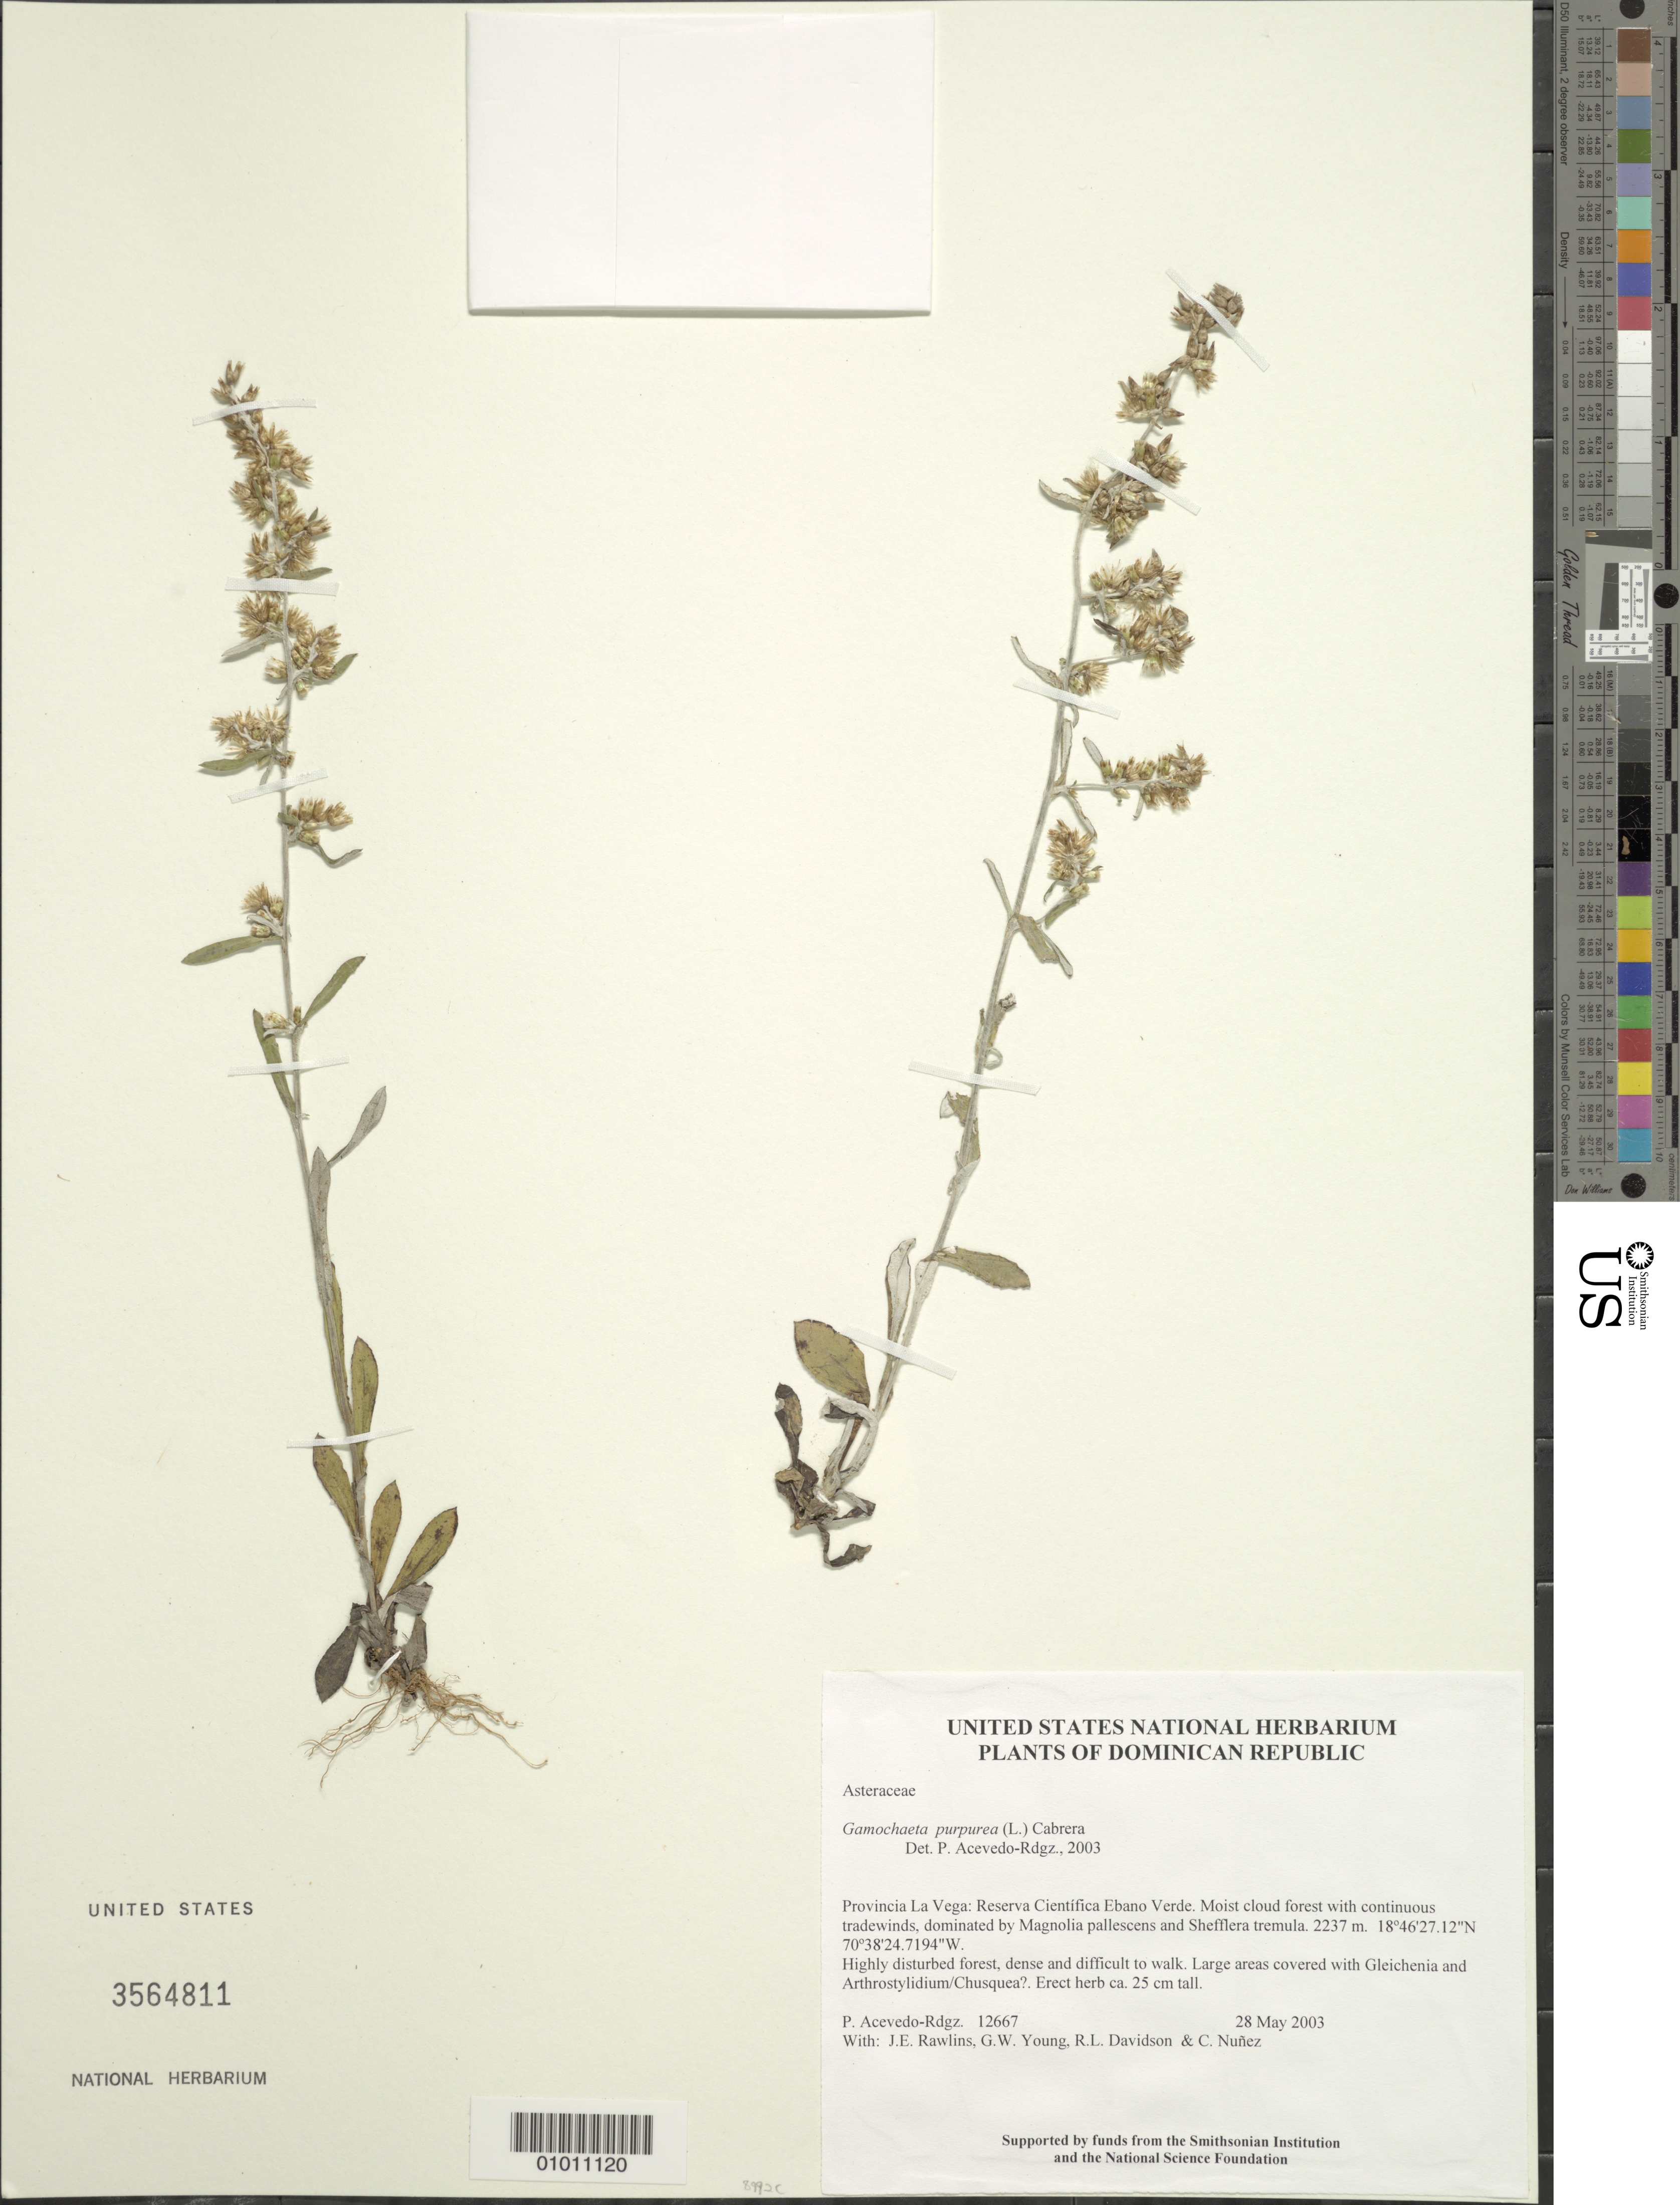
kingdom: Plantae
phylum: Tracheophyta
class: Magnoliopsida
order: Asterales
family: Asteraceae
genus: Gamochaeta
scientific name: Gamochaeta purpurea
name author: (L.) Cabrera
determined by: Acevedo-Rodríguez, P., (BOT), Smithsonian Institution - National Museum of Natural History (UNITED STATES)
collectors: P. Acevedo-Rodr., J. Rawlins, G. Young, R. Davidson & C. Nunez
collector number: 12667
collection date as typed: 28 May 2003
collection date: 2003-05-28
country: Dominican Republic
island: Hispaniola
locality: Provincia La Vega: Reserva Científica Ebano Verde. Moist cloud forest with continuous tradewinds, dominated by Magnolia pallescens and Shefflera tremula.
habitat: Highly disturbed forest, dense and difficult to walk. Large areas covered with Gleichenia and Arthrostylidium/Chusquea?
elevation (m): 2237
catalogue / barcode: US 3564811